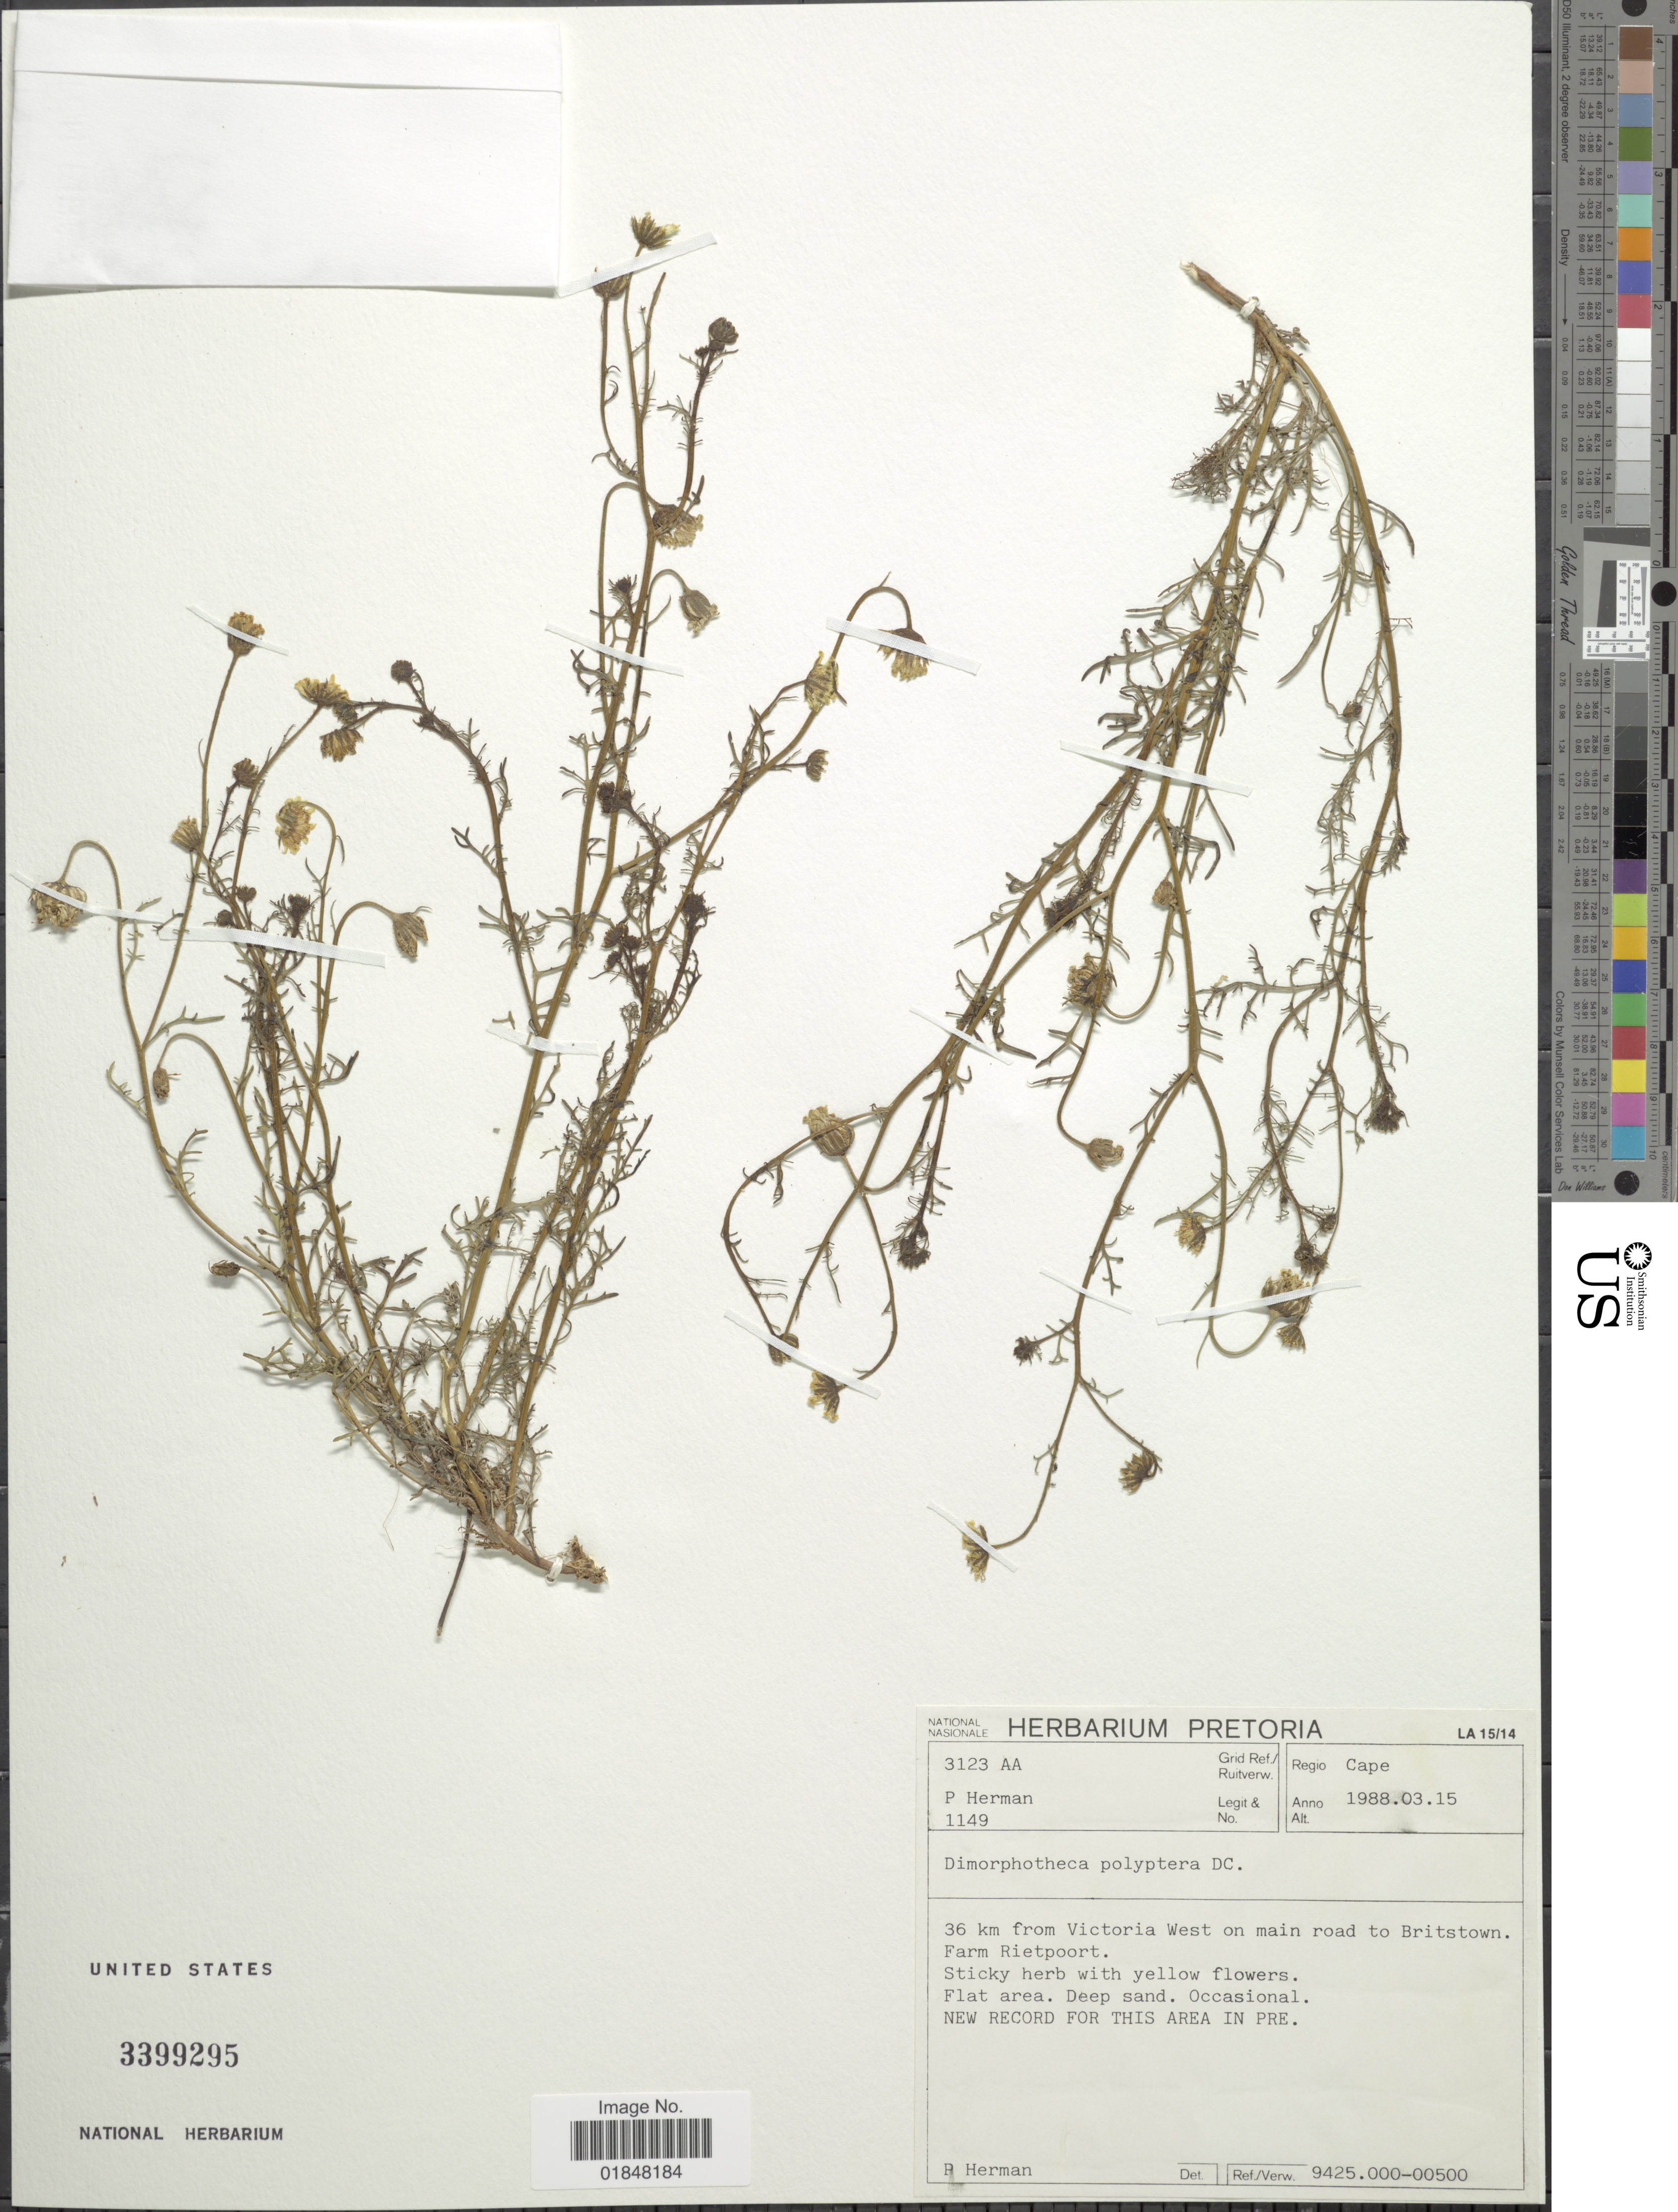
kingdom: Plantae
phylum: Tracheophyta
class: Magnoliopsida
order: Asterales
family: Asteraceae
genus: Osteospermum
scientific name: Osteospermum polypterum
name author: (DC.) Sadler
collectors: P. Herman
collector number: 3123AA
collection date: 1988-03-15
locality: Cape, 36 km from Victoria West of main road to Britstown. Farm Rietpoort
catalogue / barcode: US 3399295